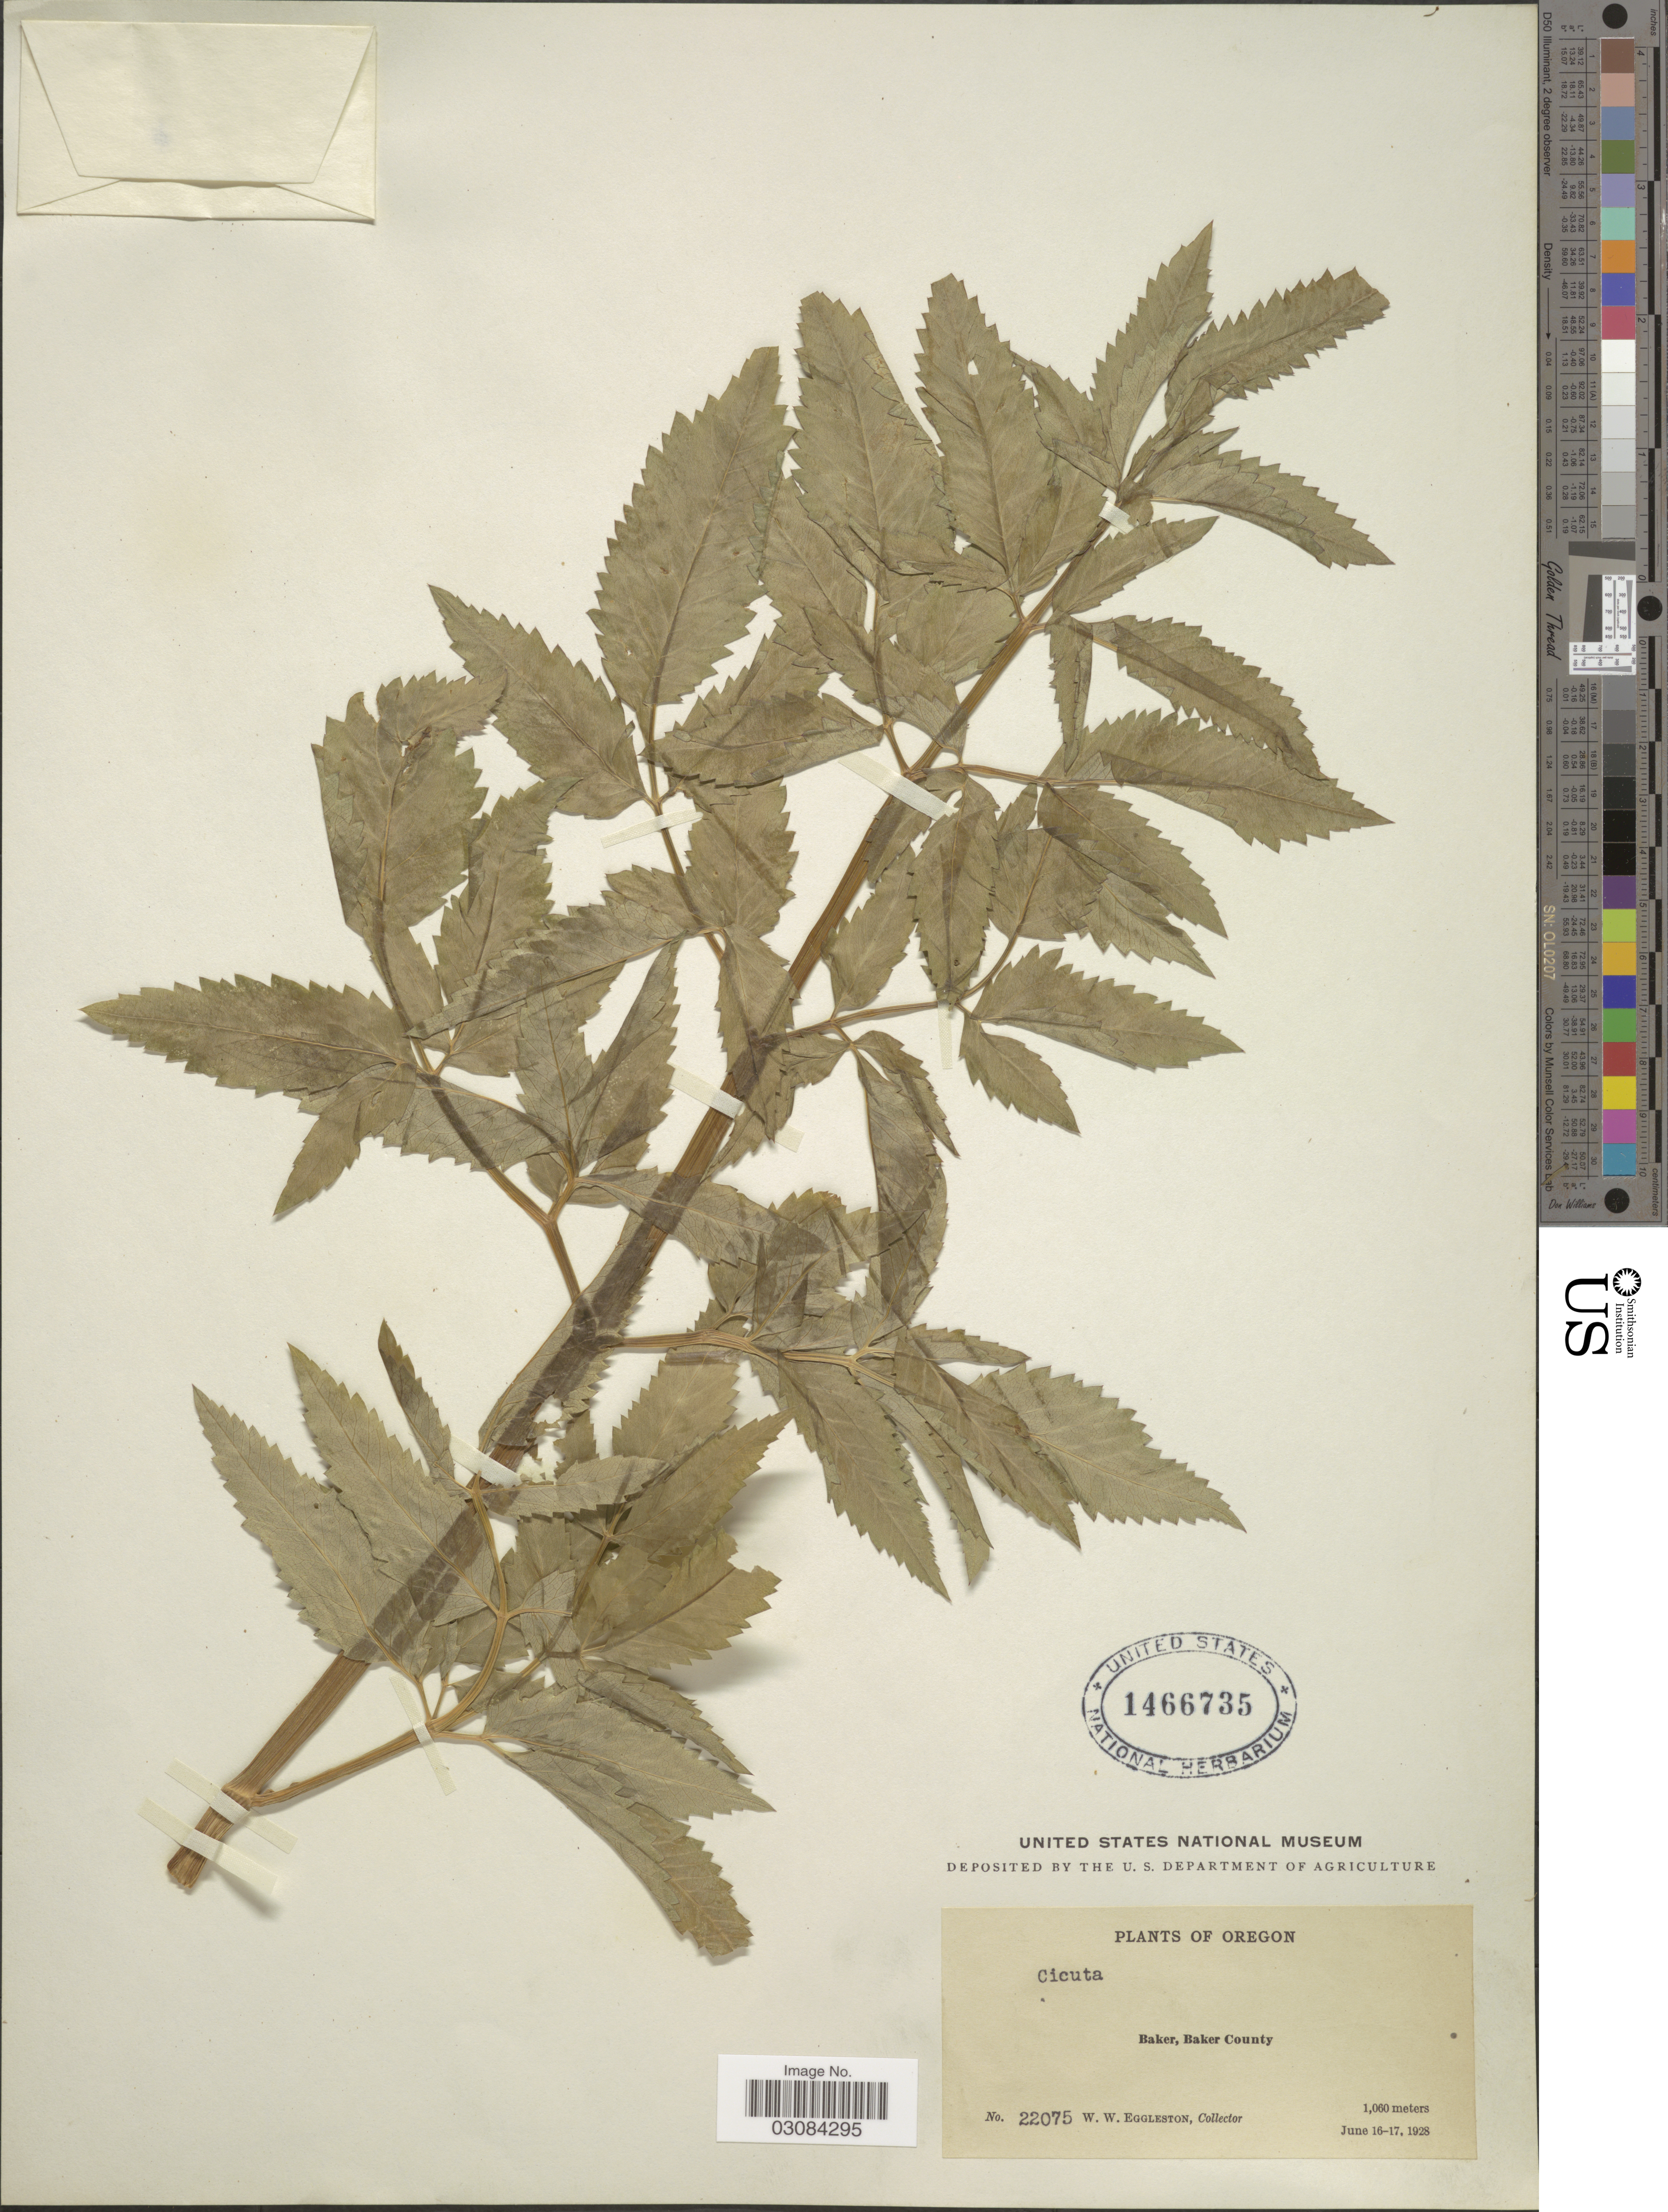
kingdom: Plantae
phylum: Tracheophyta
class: Magnoliopsida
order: Apiales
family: Apiaceae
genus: Cicuta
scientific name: Cicuta douglasii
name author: (DC.) J.M. Coult. & Rose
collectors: W. W. Eggleston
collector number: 22075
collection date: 1928-06-16/1928-06-17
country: United States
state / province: Oregon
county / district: Baker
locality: Baker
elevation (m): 1060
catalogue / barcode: US 1466735